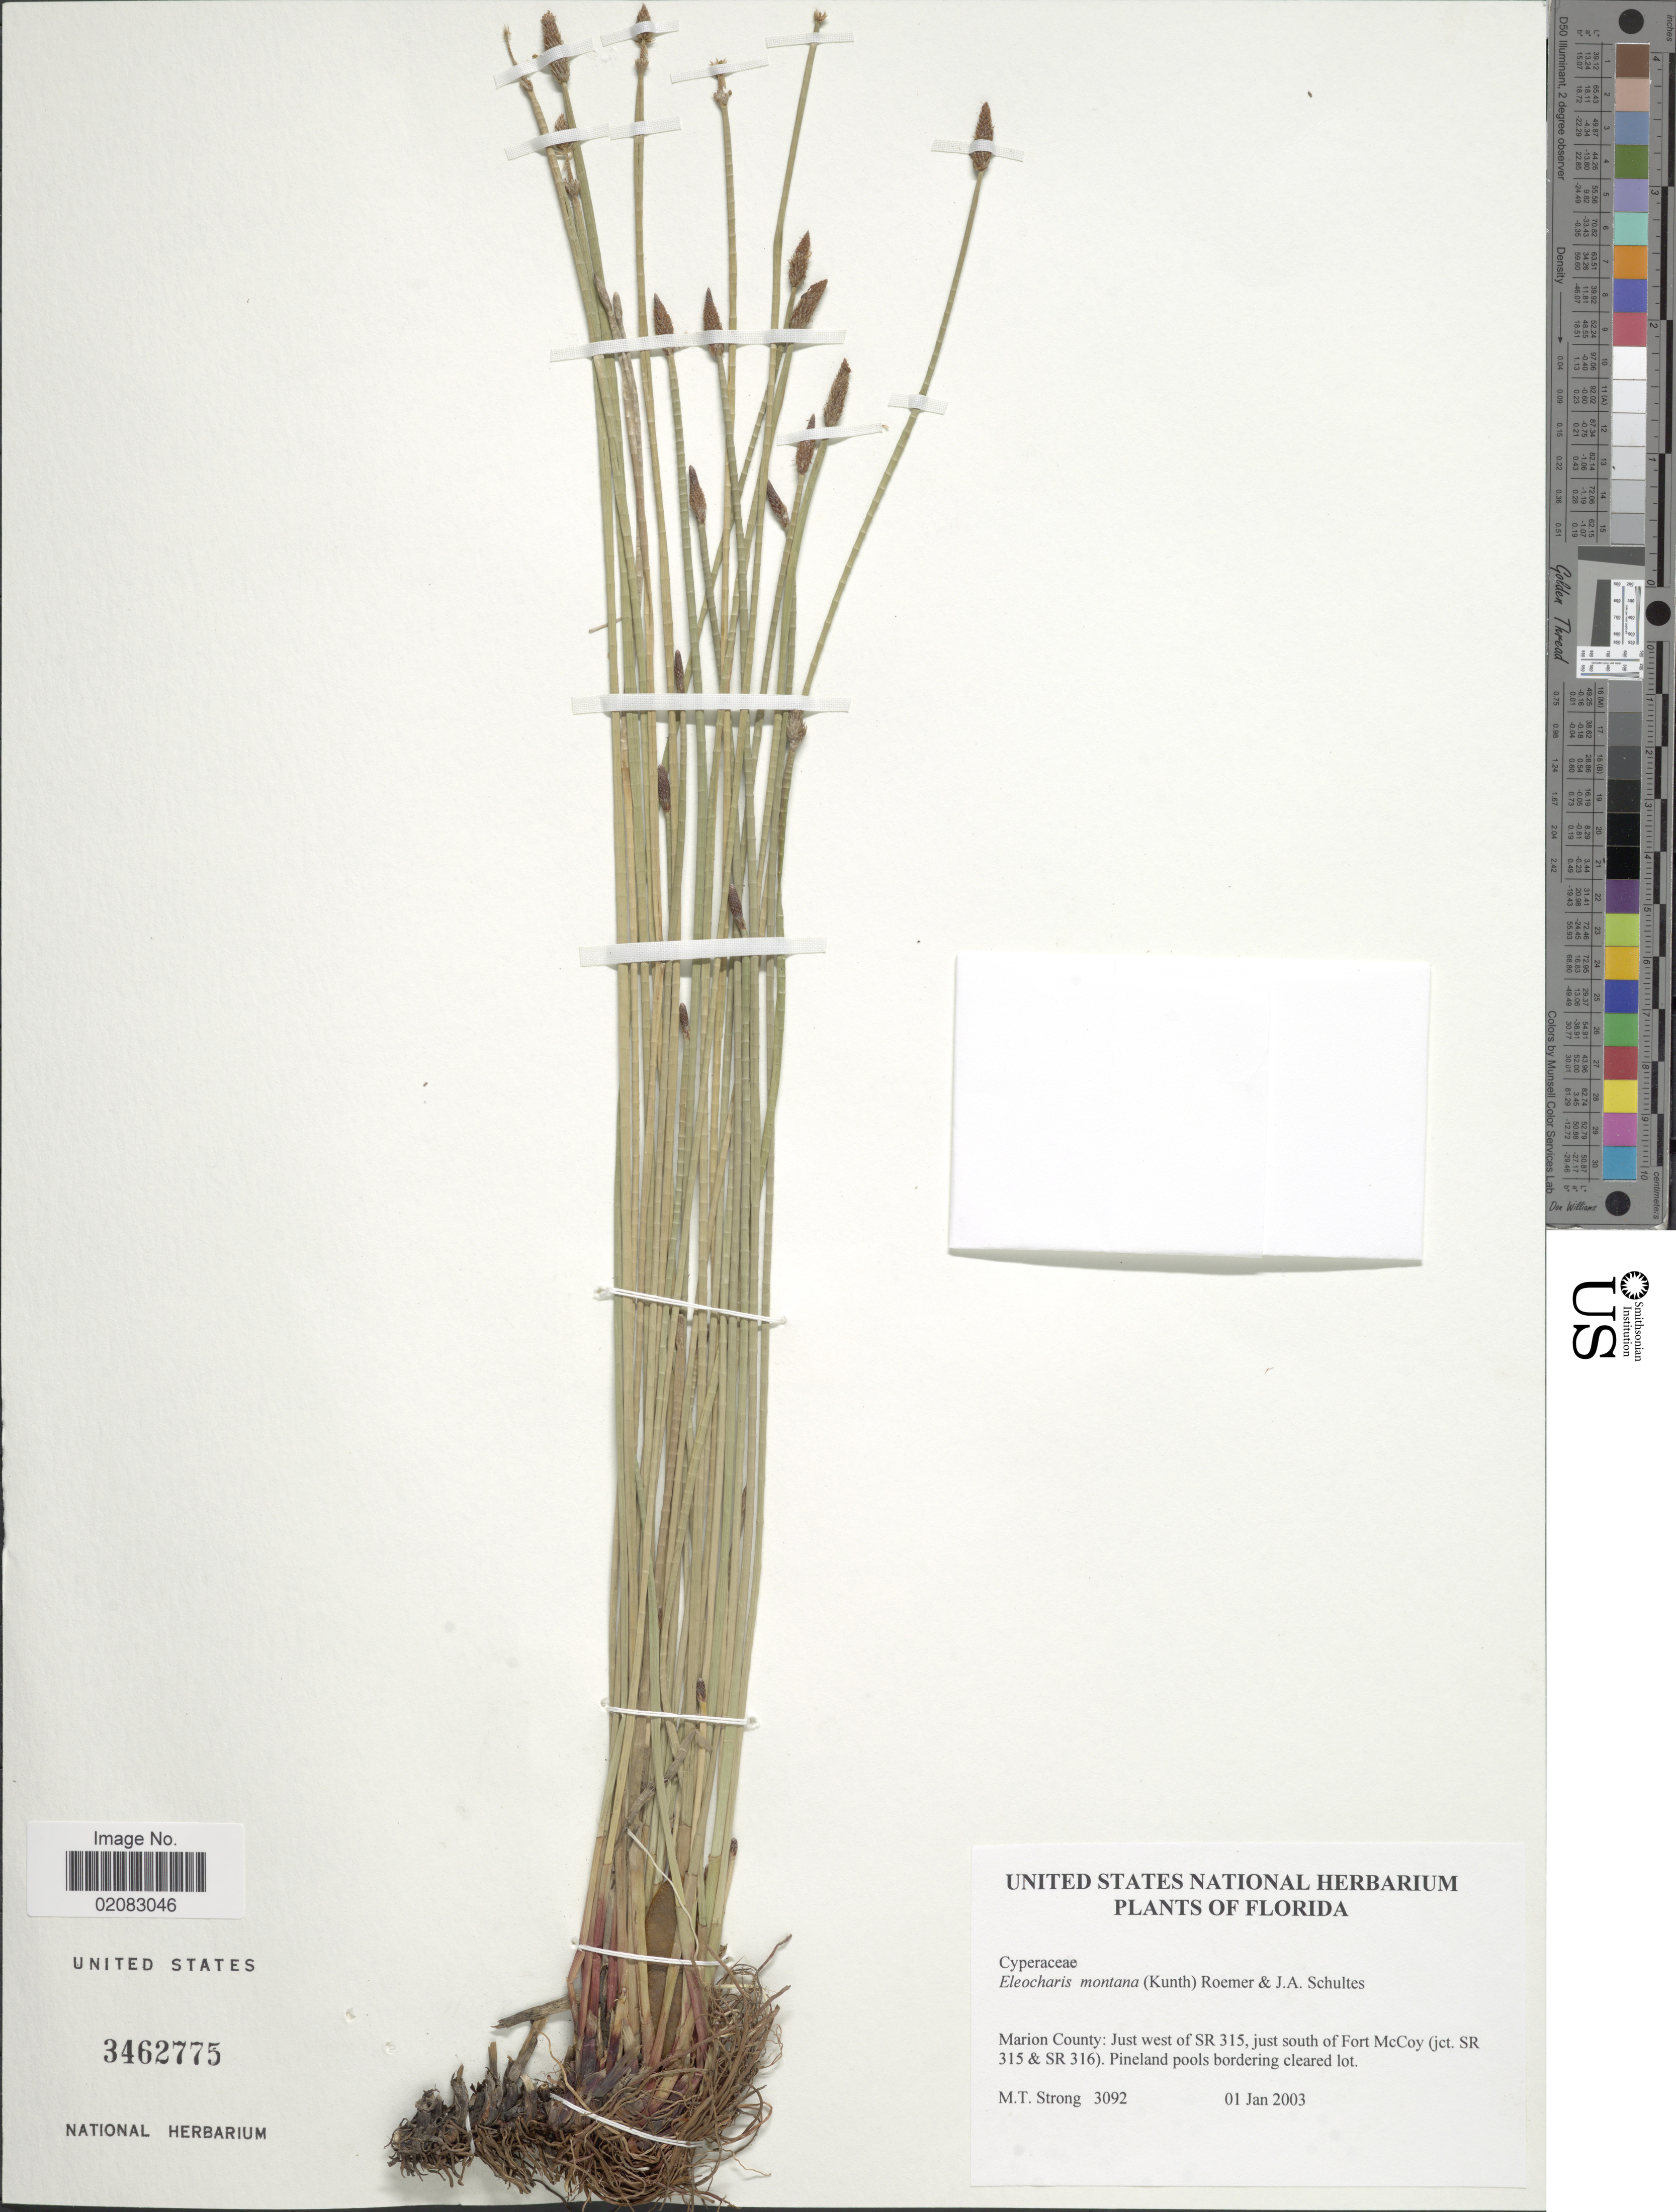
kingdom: Plantae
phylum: Tracheophyta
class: Liliopsida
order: Poales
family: Cyperaceae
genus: Eleocharis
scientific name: Eleocharis montana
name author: (Kunth) Roem. & Schult.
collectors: M. T. Strong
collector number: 3092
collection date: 2003-01-01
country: United States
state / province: Florida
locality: Marion County: Just west of SR 315, just of Fort McCoy (jct SR 315 & 316). Pineland pools bordering cleared lot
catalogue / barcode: US 3462775